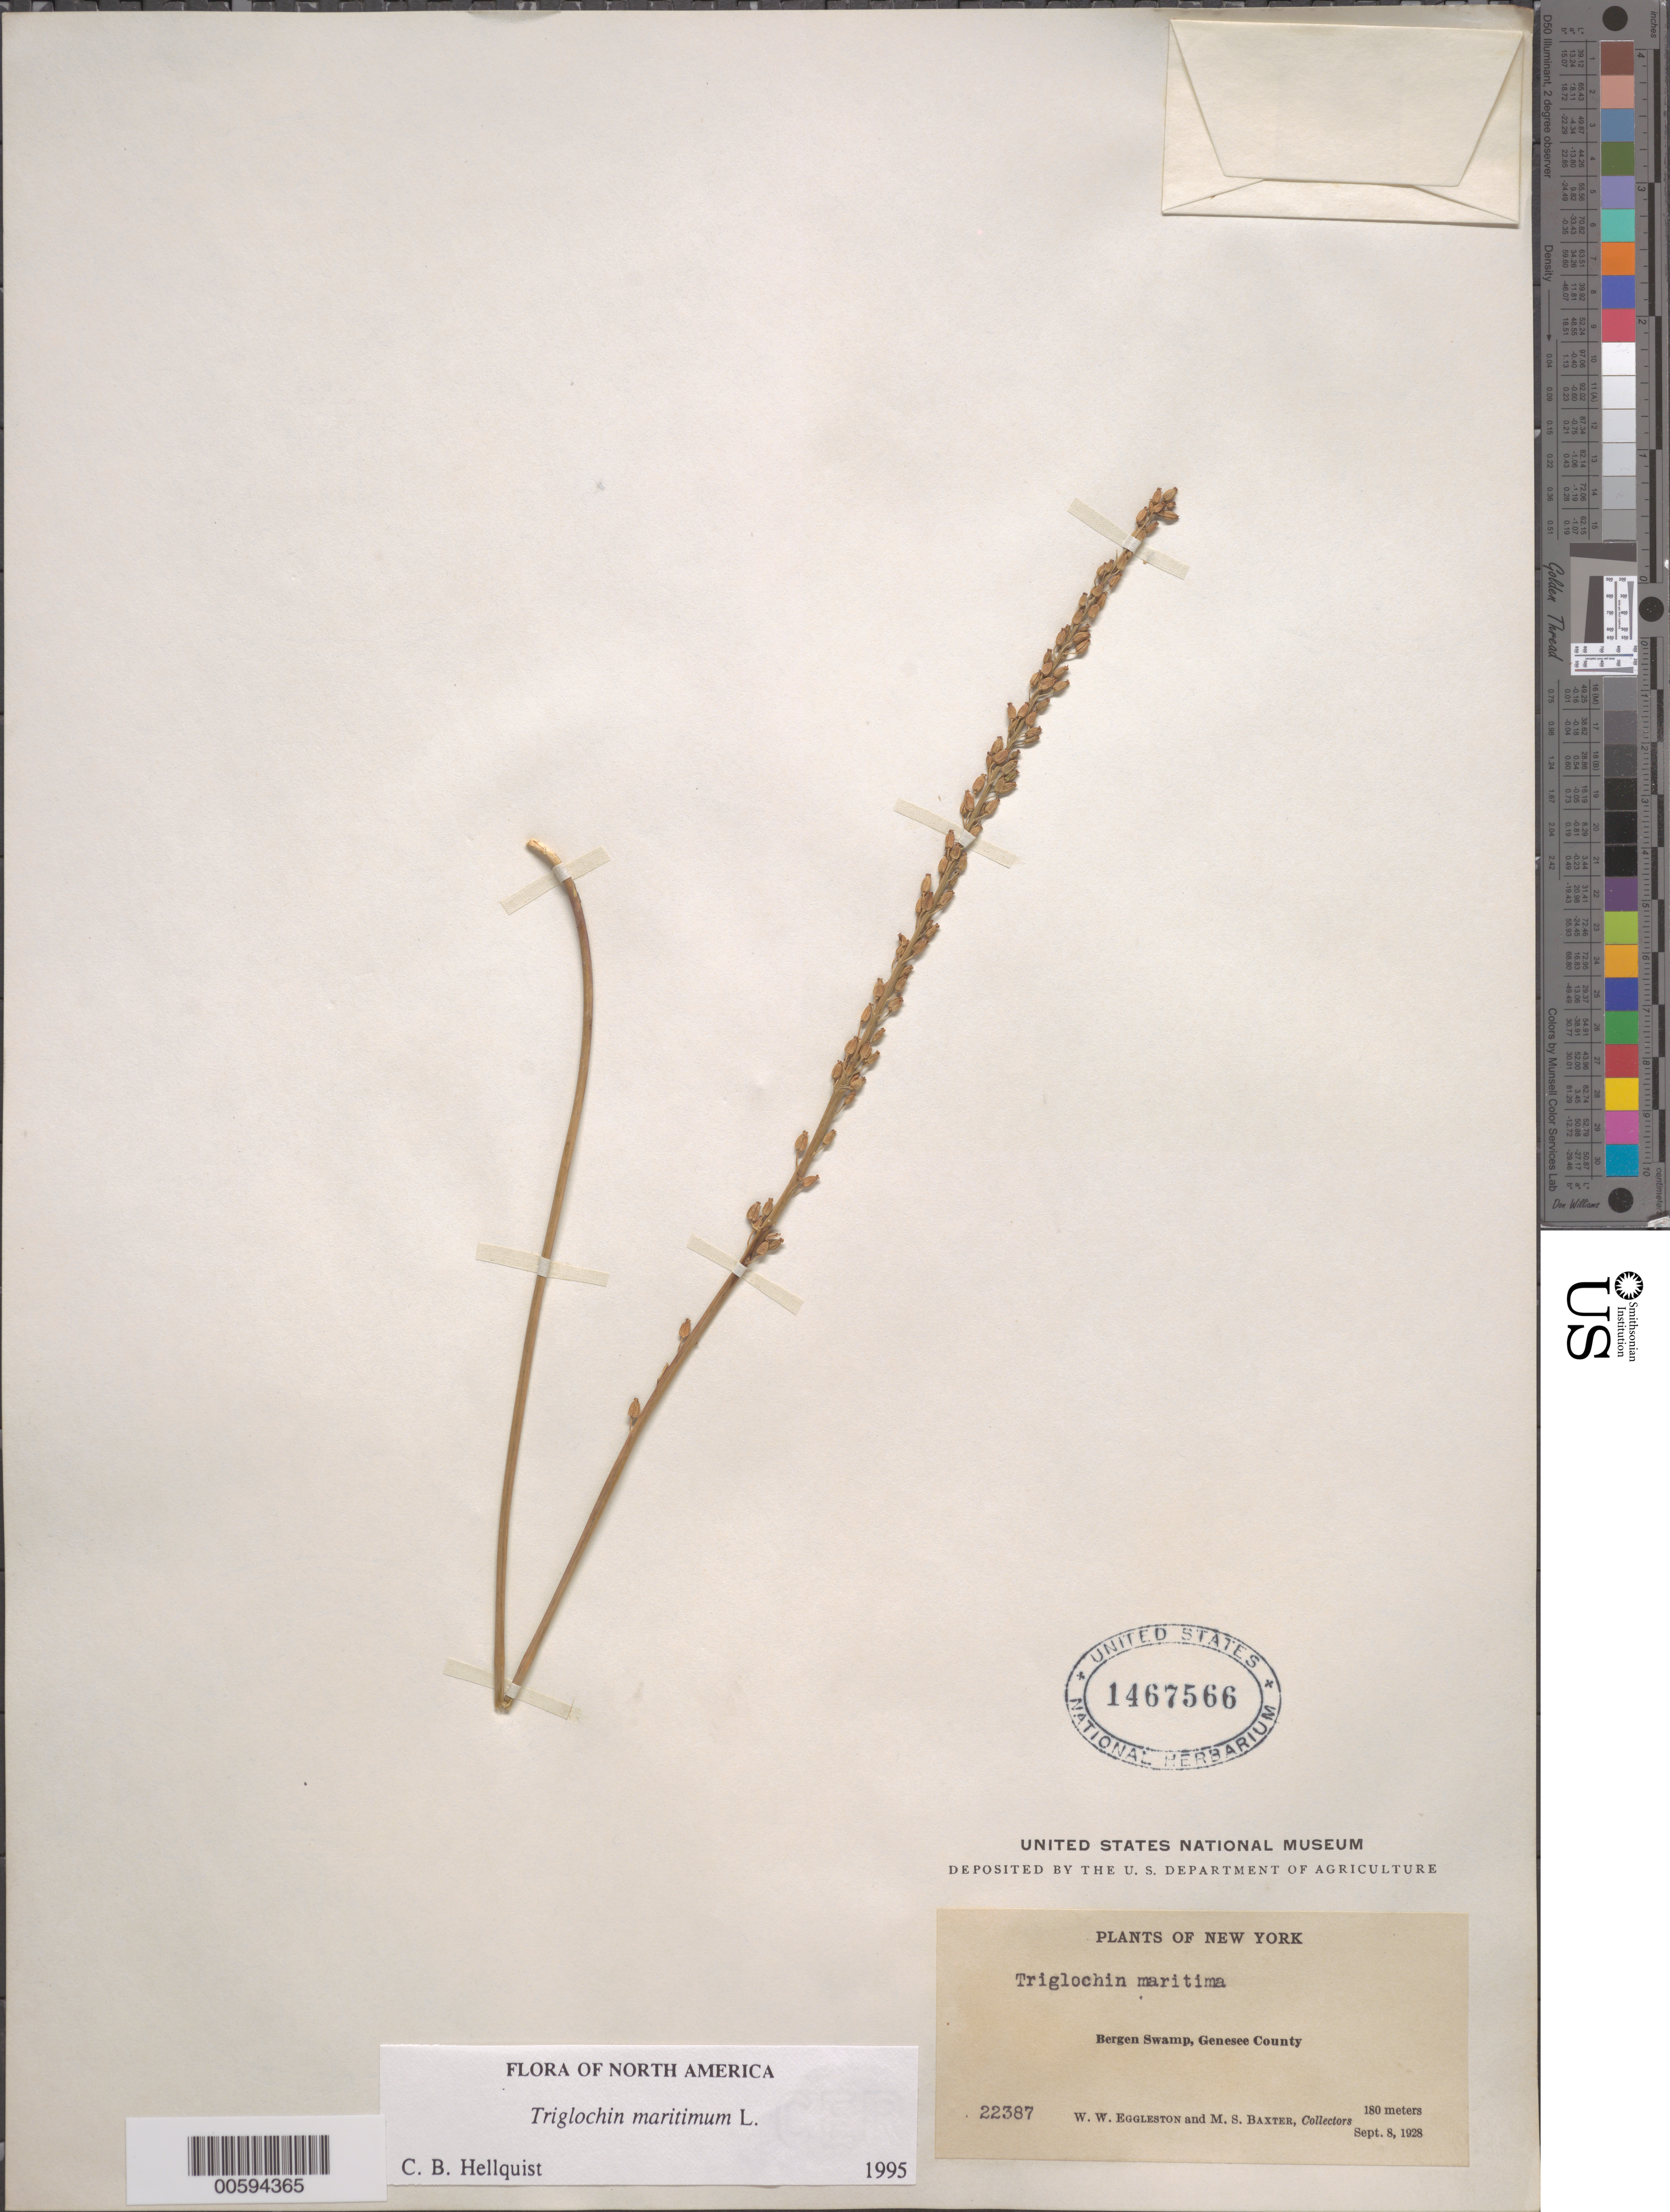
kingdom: Plantae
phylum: Tracheophyta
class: Liliopsida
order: Alismatales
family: Juncaginaceae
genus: Triglochin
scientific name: Triglochin maritima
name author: L.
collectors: W. W. Eggleston & M. Baxter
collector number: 22387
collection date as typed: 08 Sep 1928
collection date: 1928-09-08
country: United States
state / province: New York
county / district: Genesee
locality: Bergen Swamp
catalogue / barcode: US 1467566